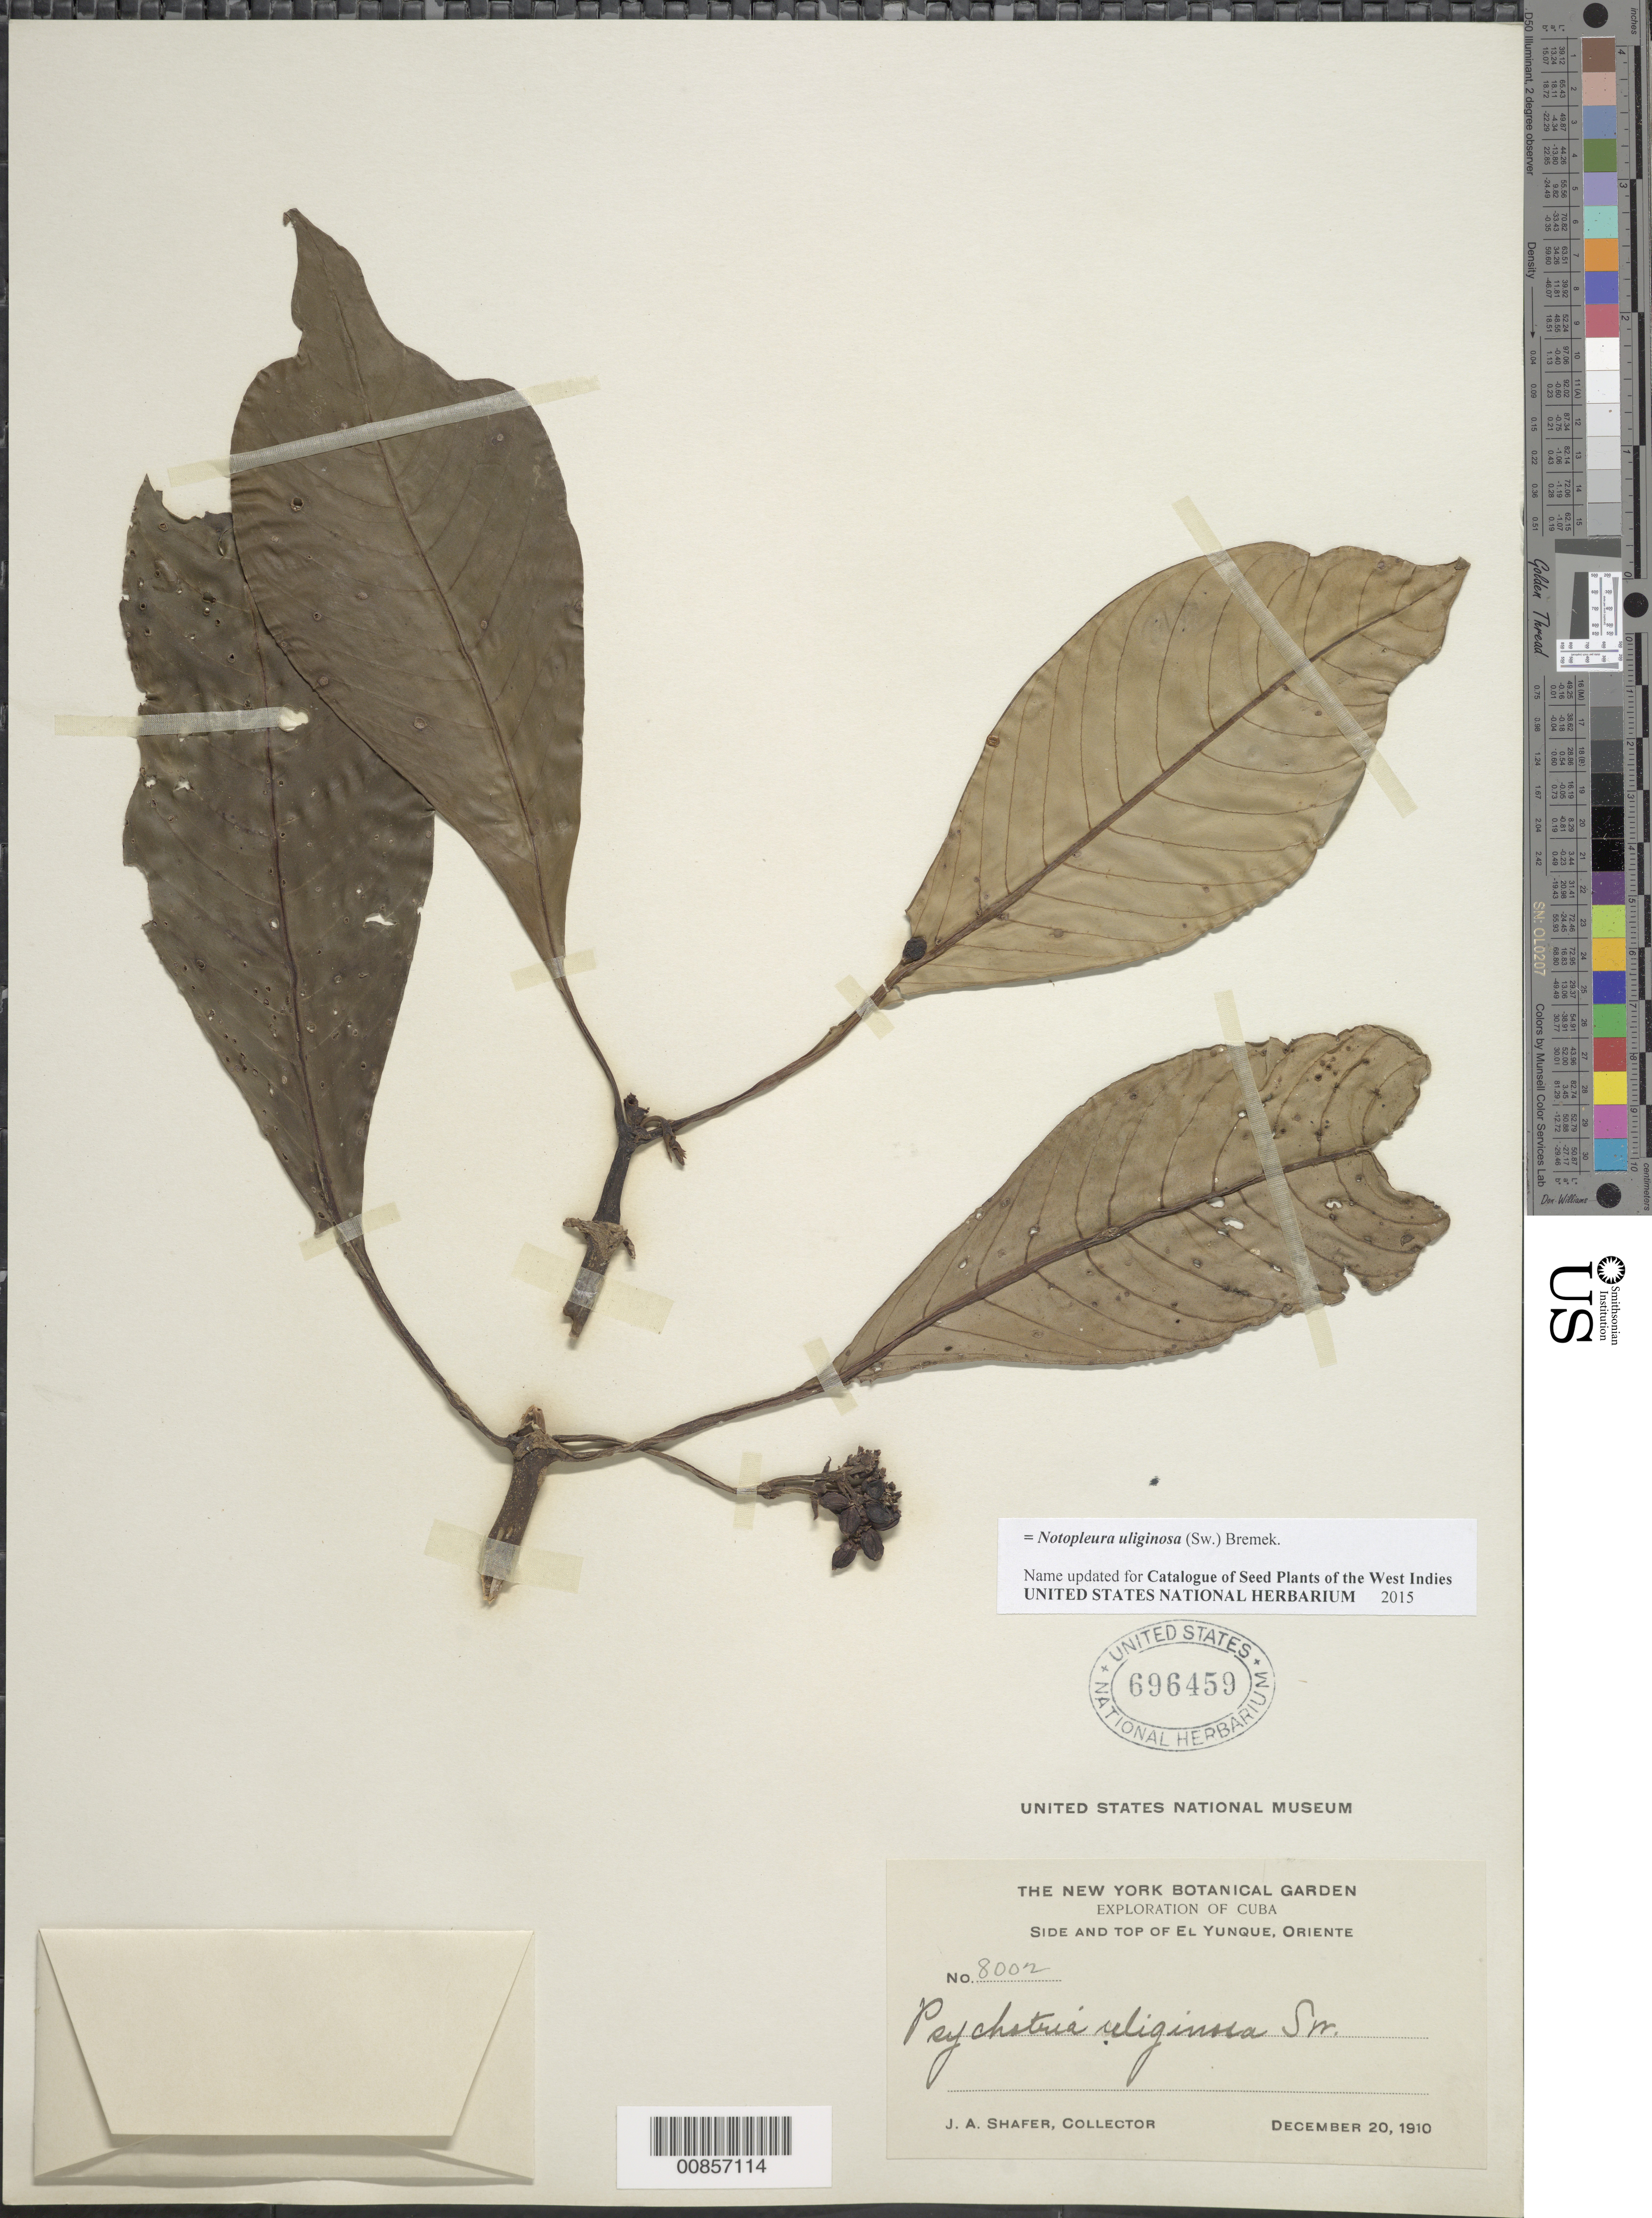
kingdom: Plantae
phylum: Tracheophyta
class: Magnoliopsida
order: Gentianales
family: Rubiaceae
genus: Notopleura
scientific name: Notopleura uliginosa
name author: (Sw.) Bremek.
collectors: J. A. Shafer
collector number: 8002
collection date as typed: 20 Dec 1910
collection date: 1910-12-20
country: Cuba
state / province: Oriente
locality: Side and top of El Yunque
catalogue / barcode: US 696459